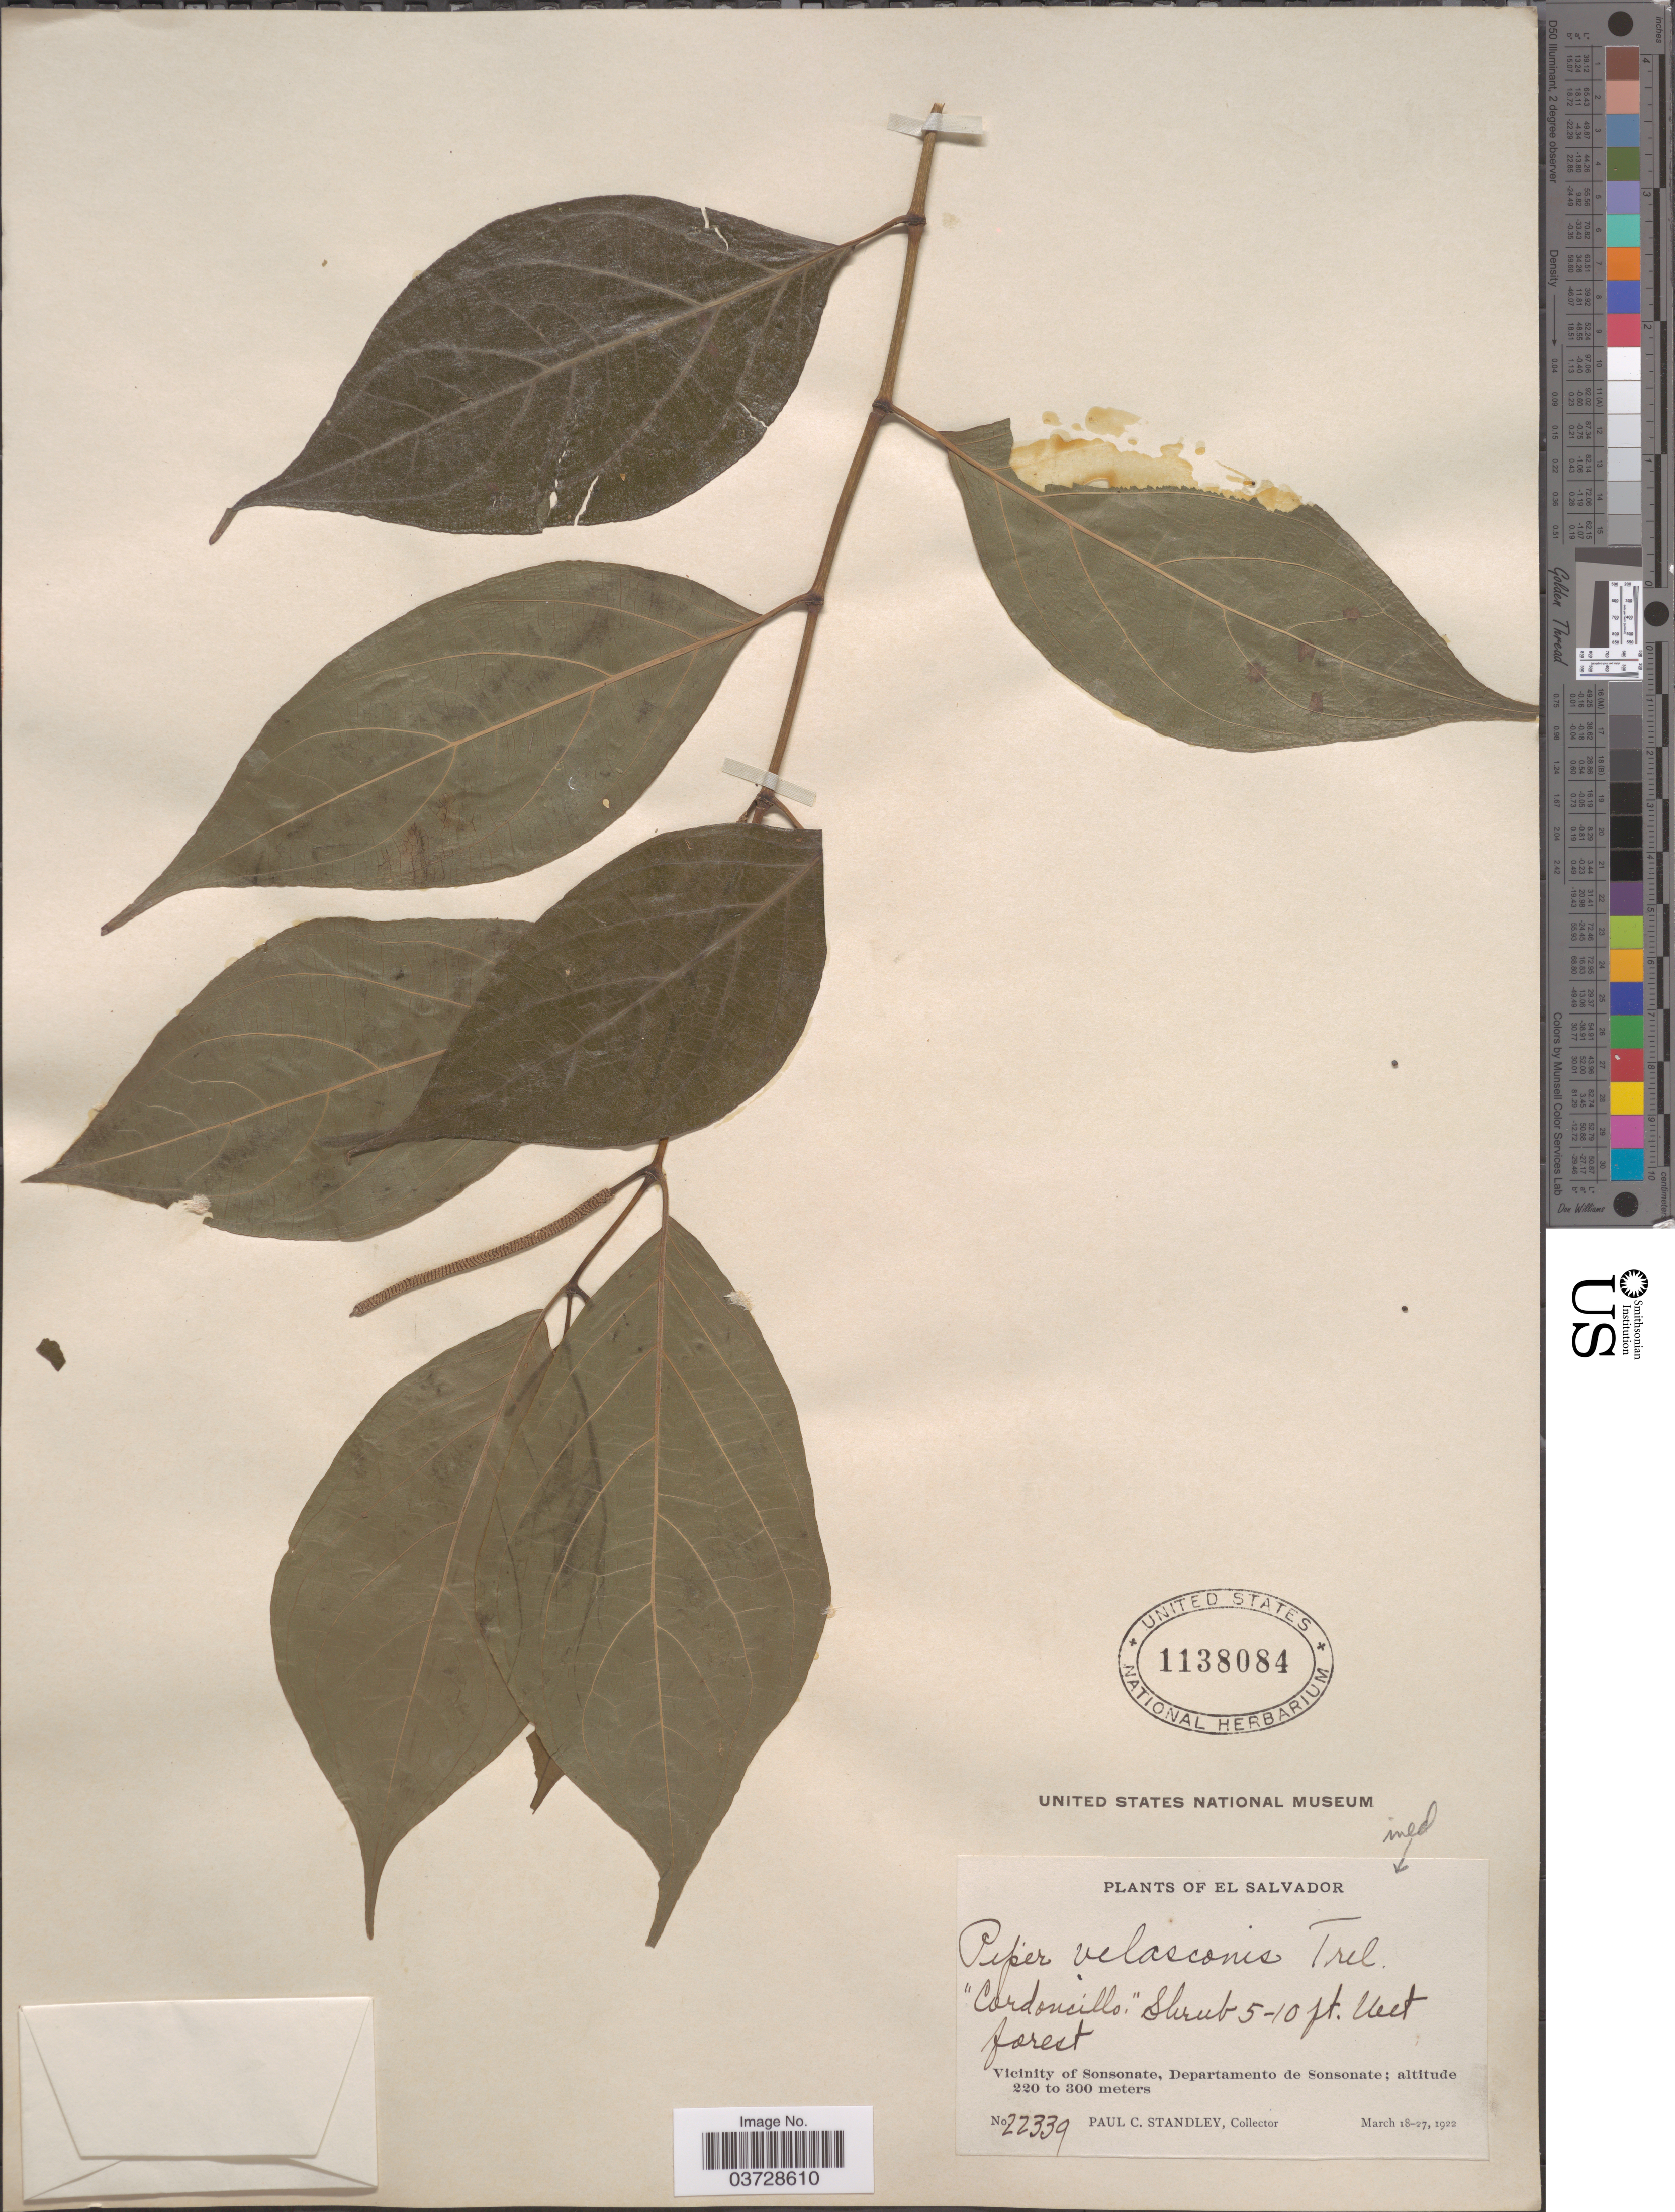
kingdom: Plantae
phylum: Tracheophyta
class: Magnoliopsida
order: Piperales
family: Piperaceae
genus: Piper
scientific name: Piper sp.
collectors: P. C. Standley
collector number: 22339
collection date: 1922-03-18/1922-03-27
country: El Salvador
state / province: Sonsonate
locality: Vicinity of Sonsonate, Departamento de Sonsonate.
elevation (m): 220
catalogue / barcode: US 1138084